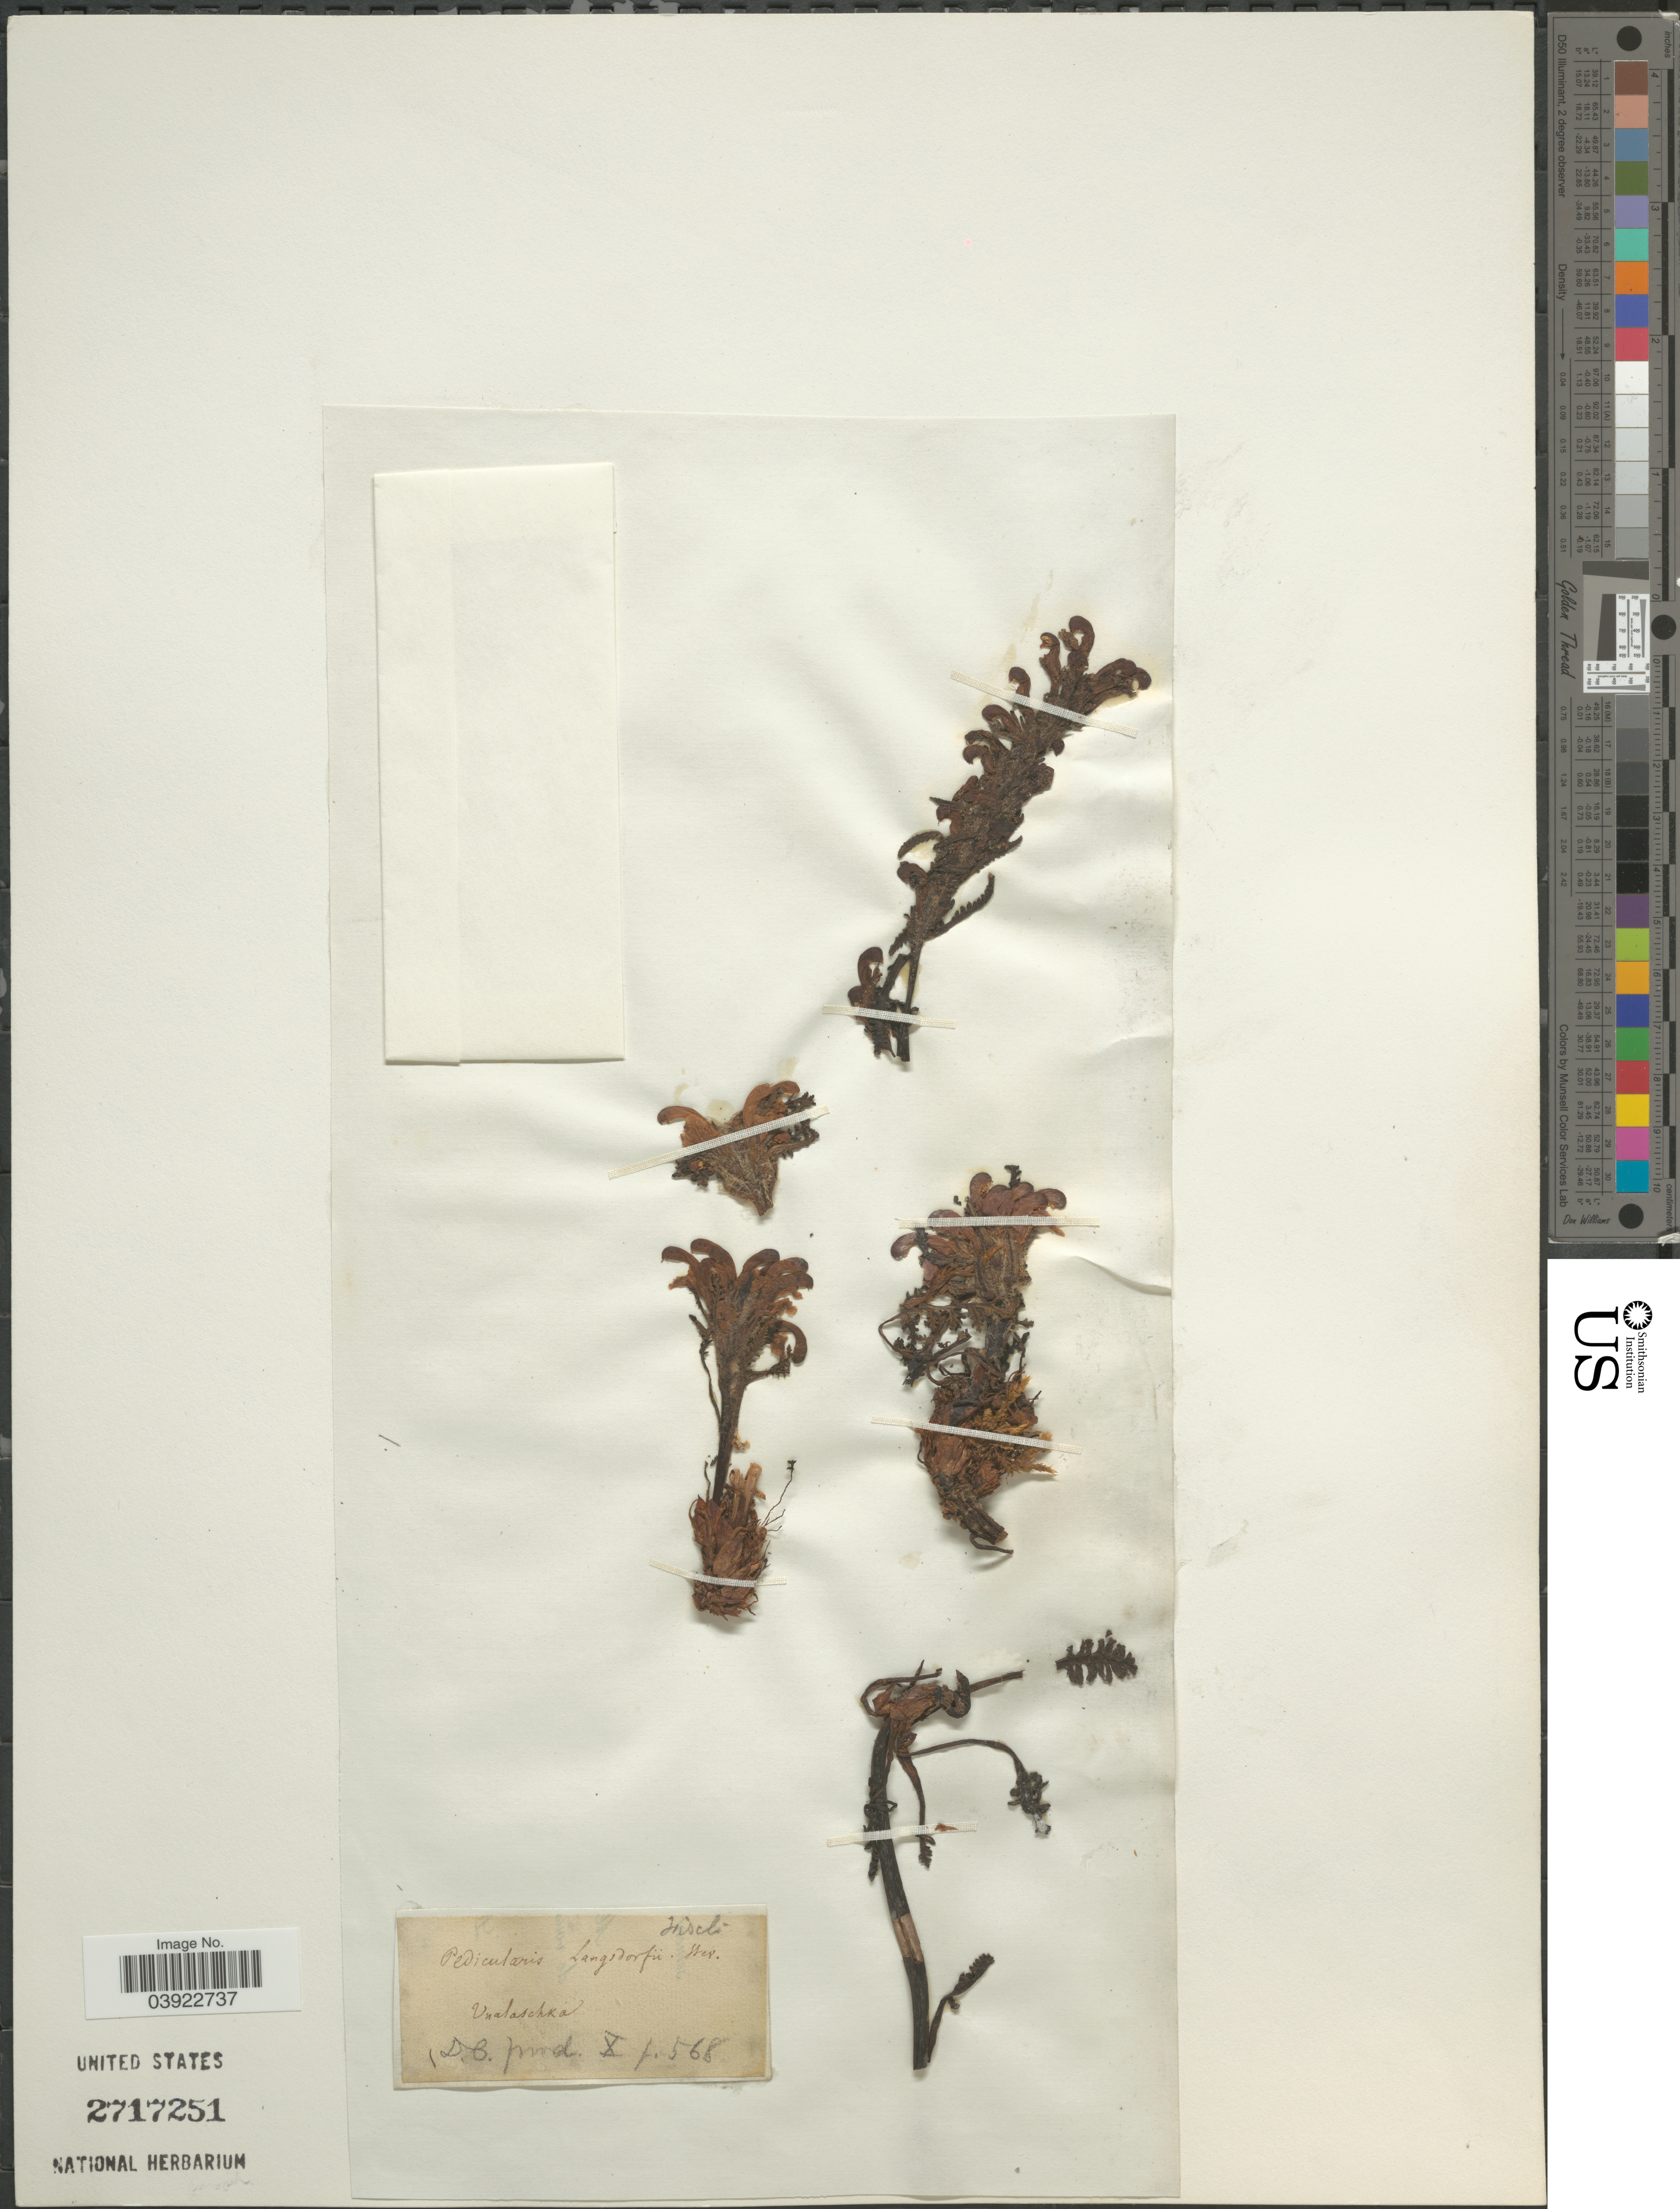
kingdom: Plantae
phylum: Tracheophyta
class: Magnoliopsida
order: Lamiales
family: Orobanchaceae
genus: Pedicularis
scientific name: Pedicularis langsdorffii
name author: Fisch. ex Steven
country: United States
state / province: Alaska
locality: Unalaschka.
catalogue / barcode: US 2717251